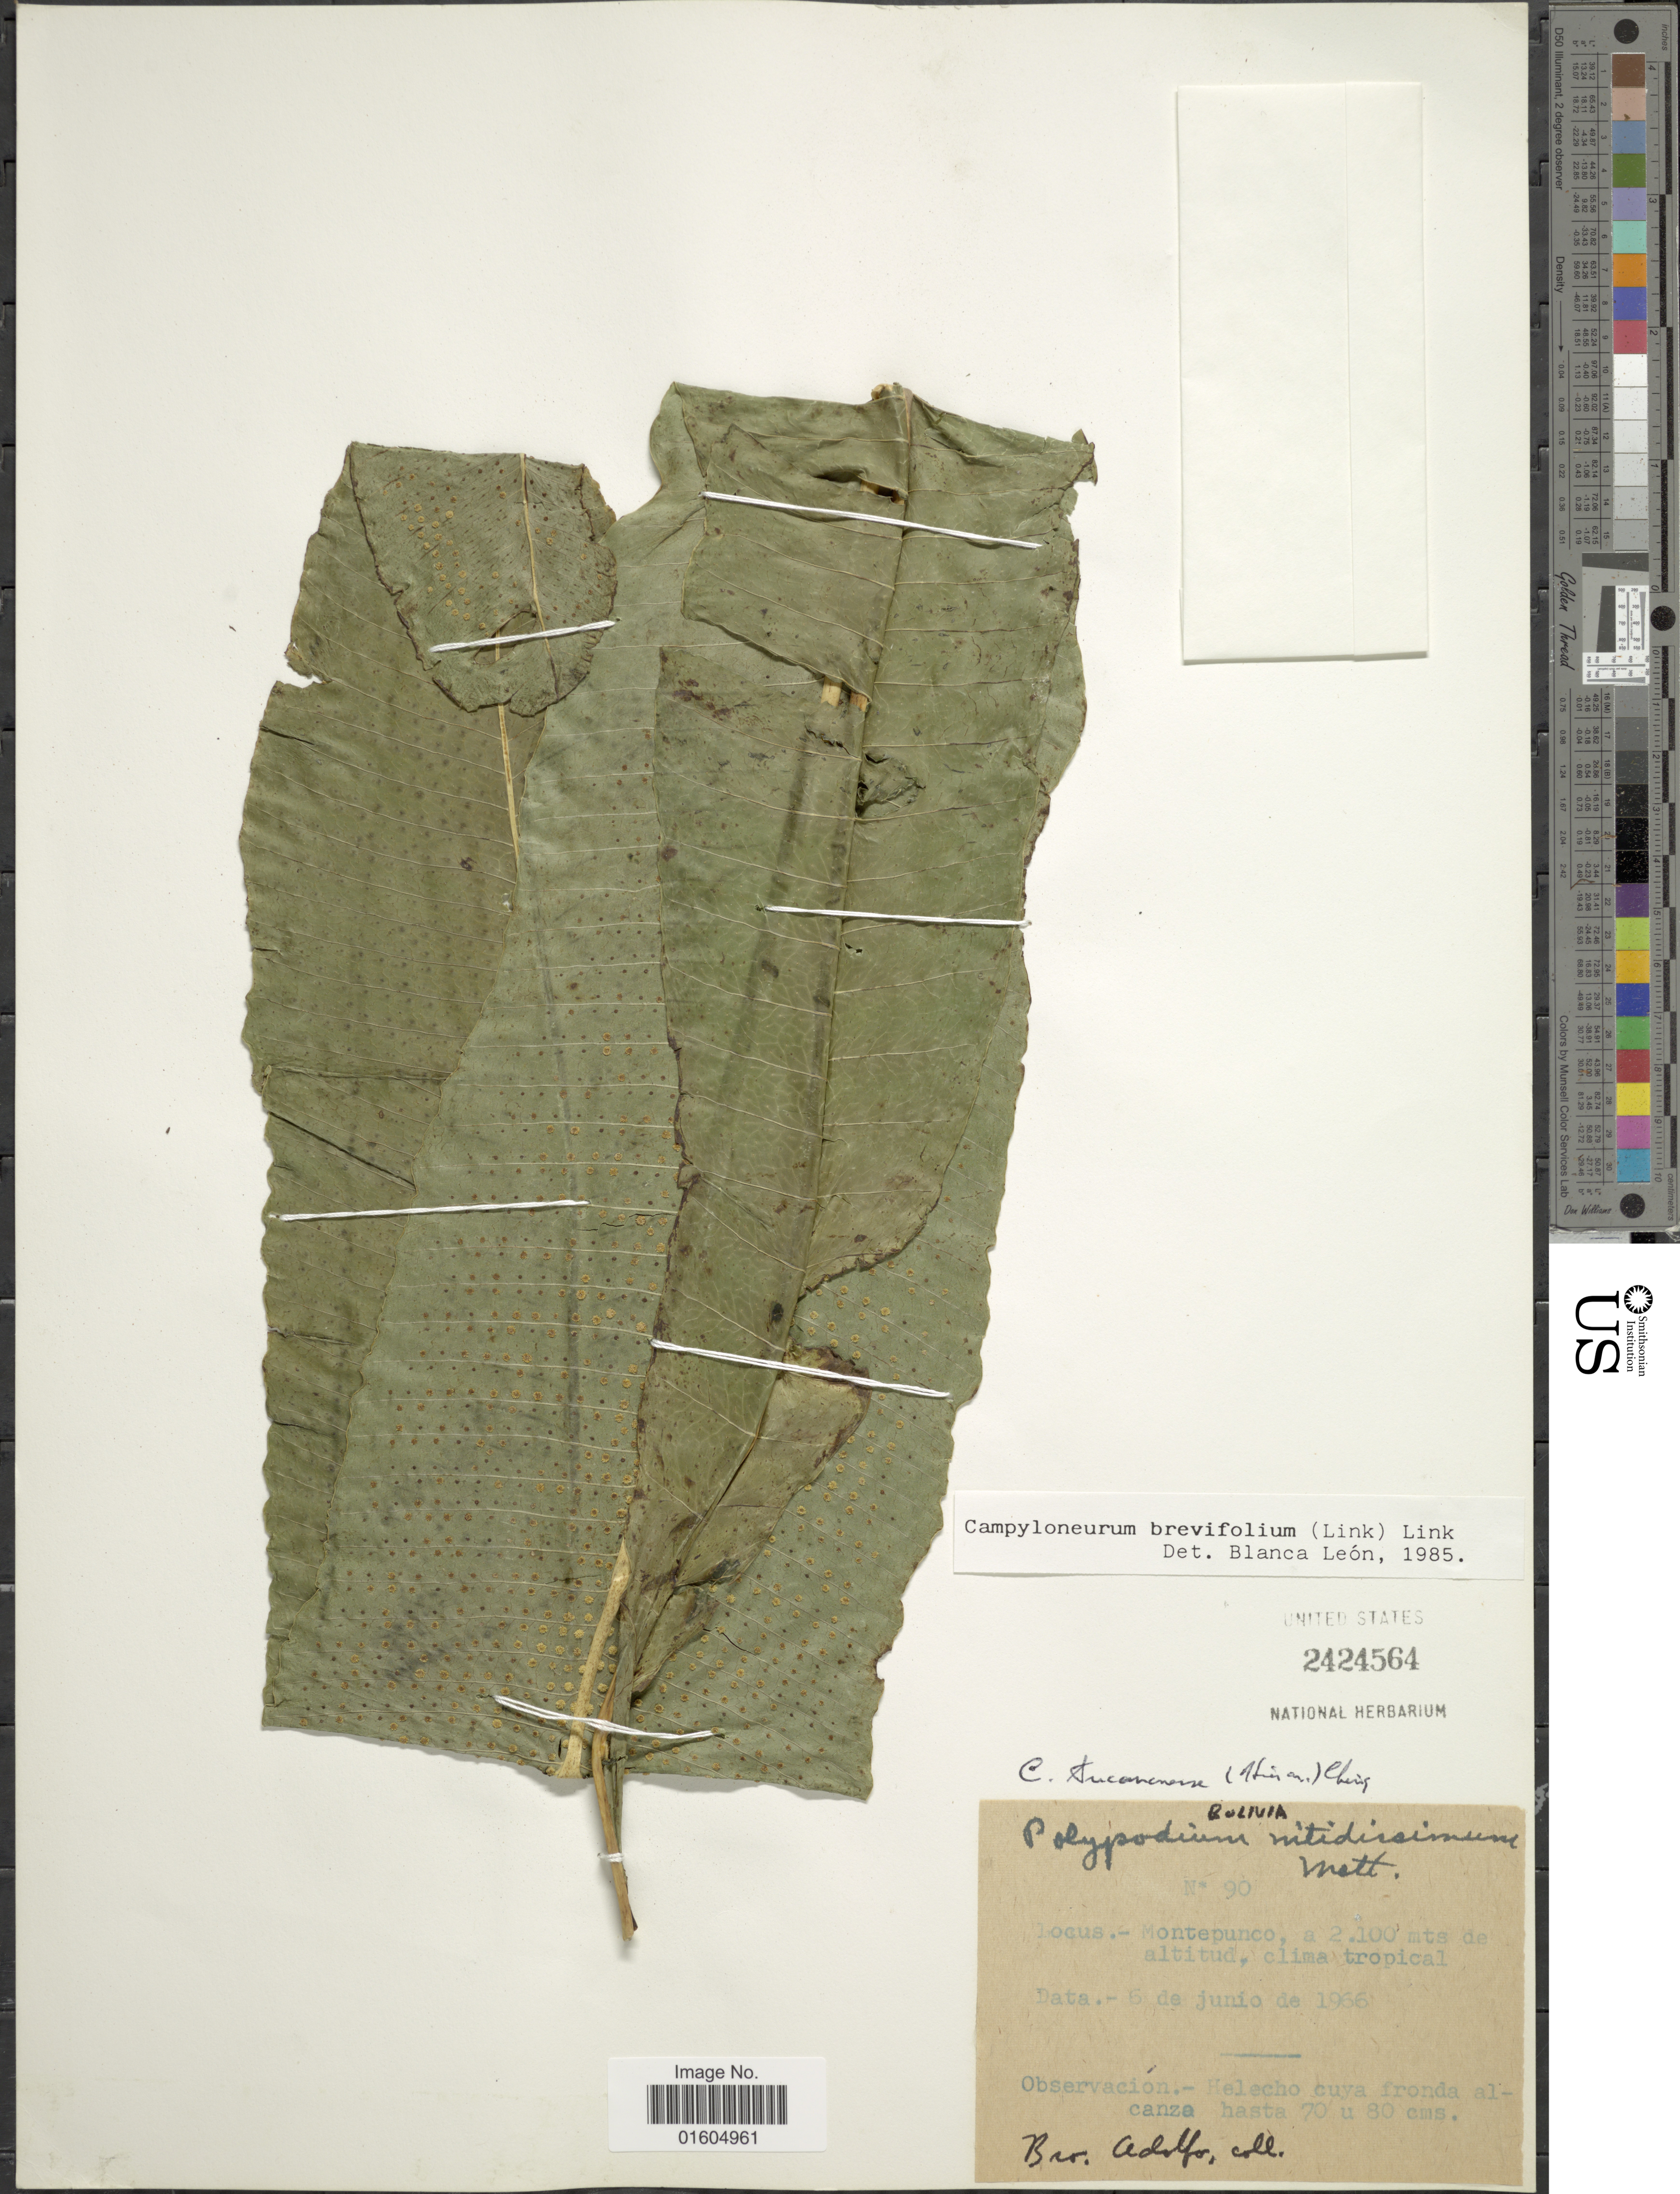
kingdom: Plantae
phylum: Tracheophyta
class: Polypodiopsida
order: Polypodiales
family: Polypodiaceae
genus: Campyloneurum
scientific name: Campyloneurum tucumanense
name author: (Hieron.) Ching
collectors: Bro. Adolfo M.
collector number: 90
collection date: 1966-06-06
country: Bolivia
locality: Bolivia. Locus.-Montepunco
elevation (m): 2100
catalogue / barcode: US 2424564